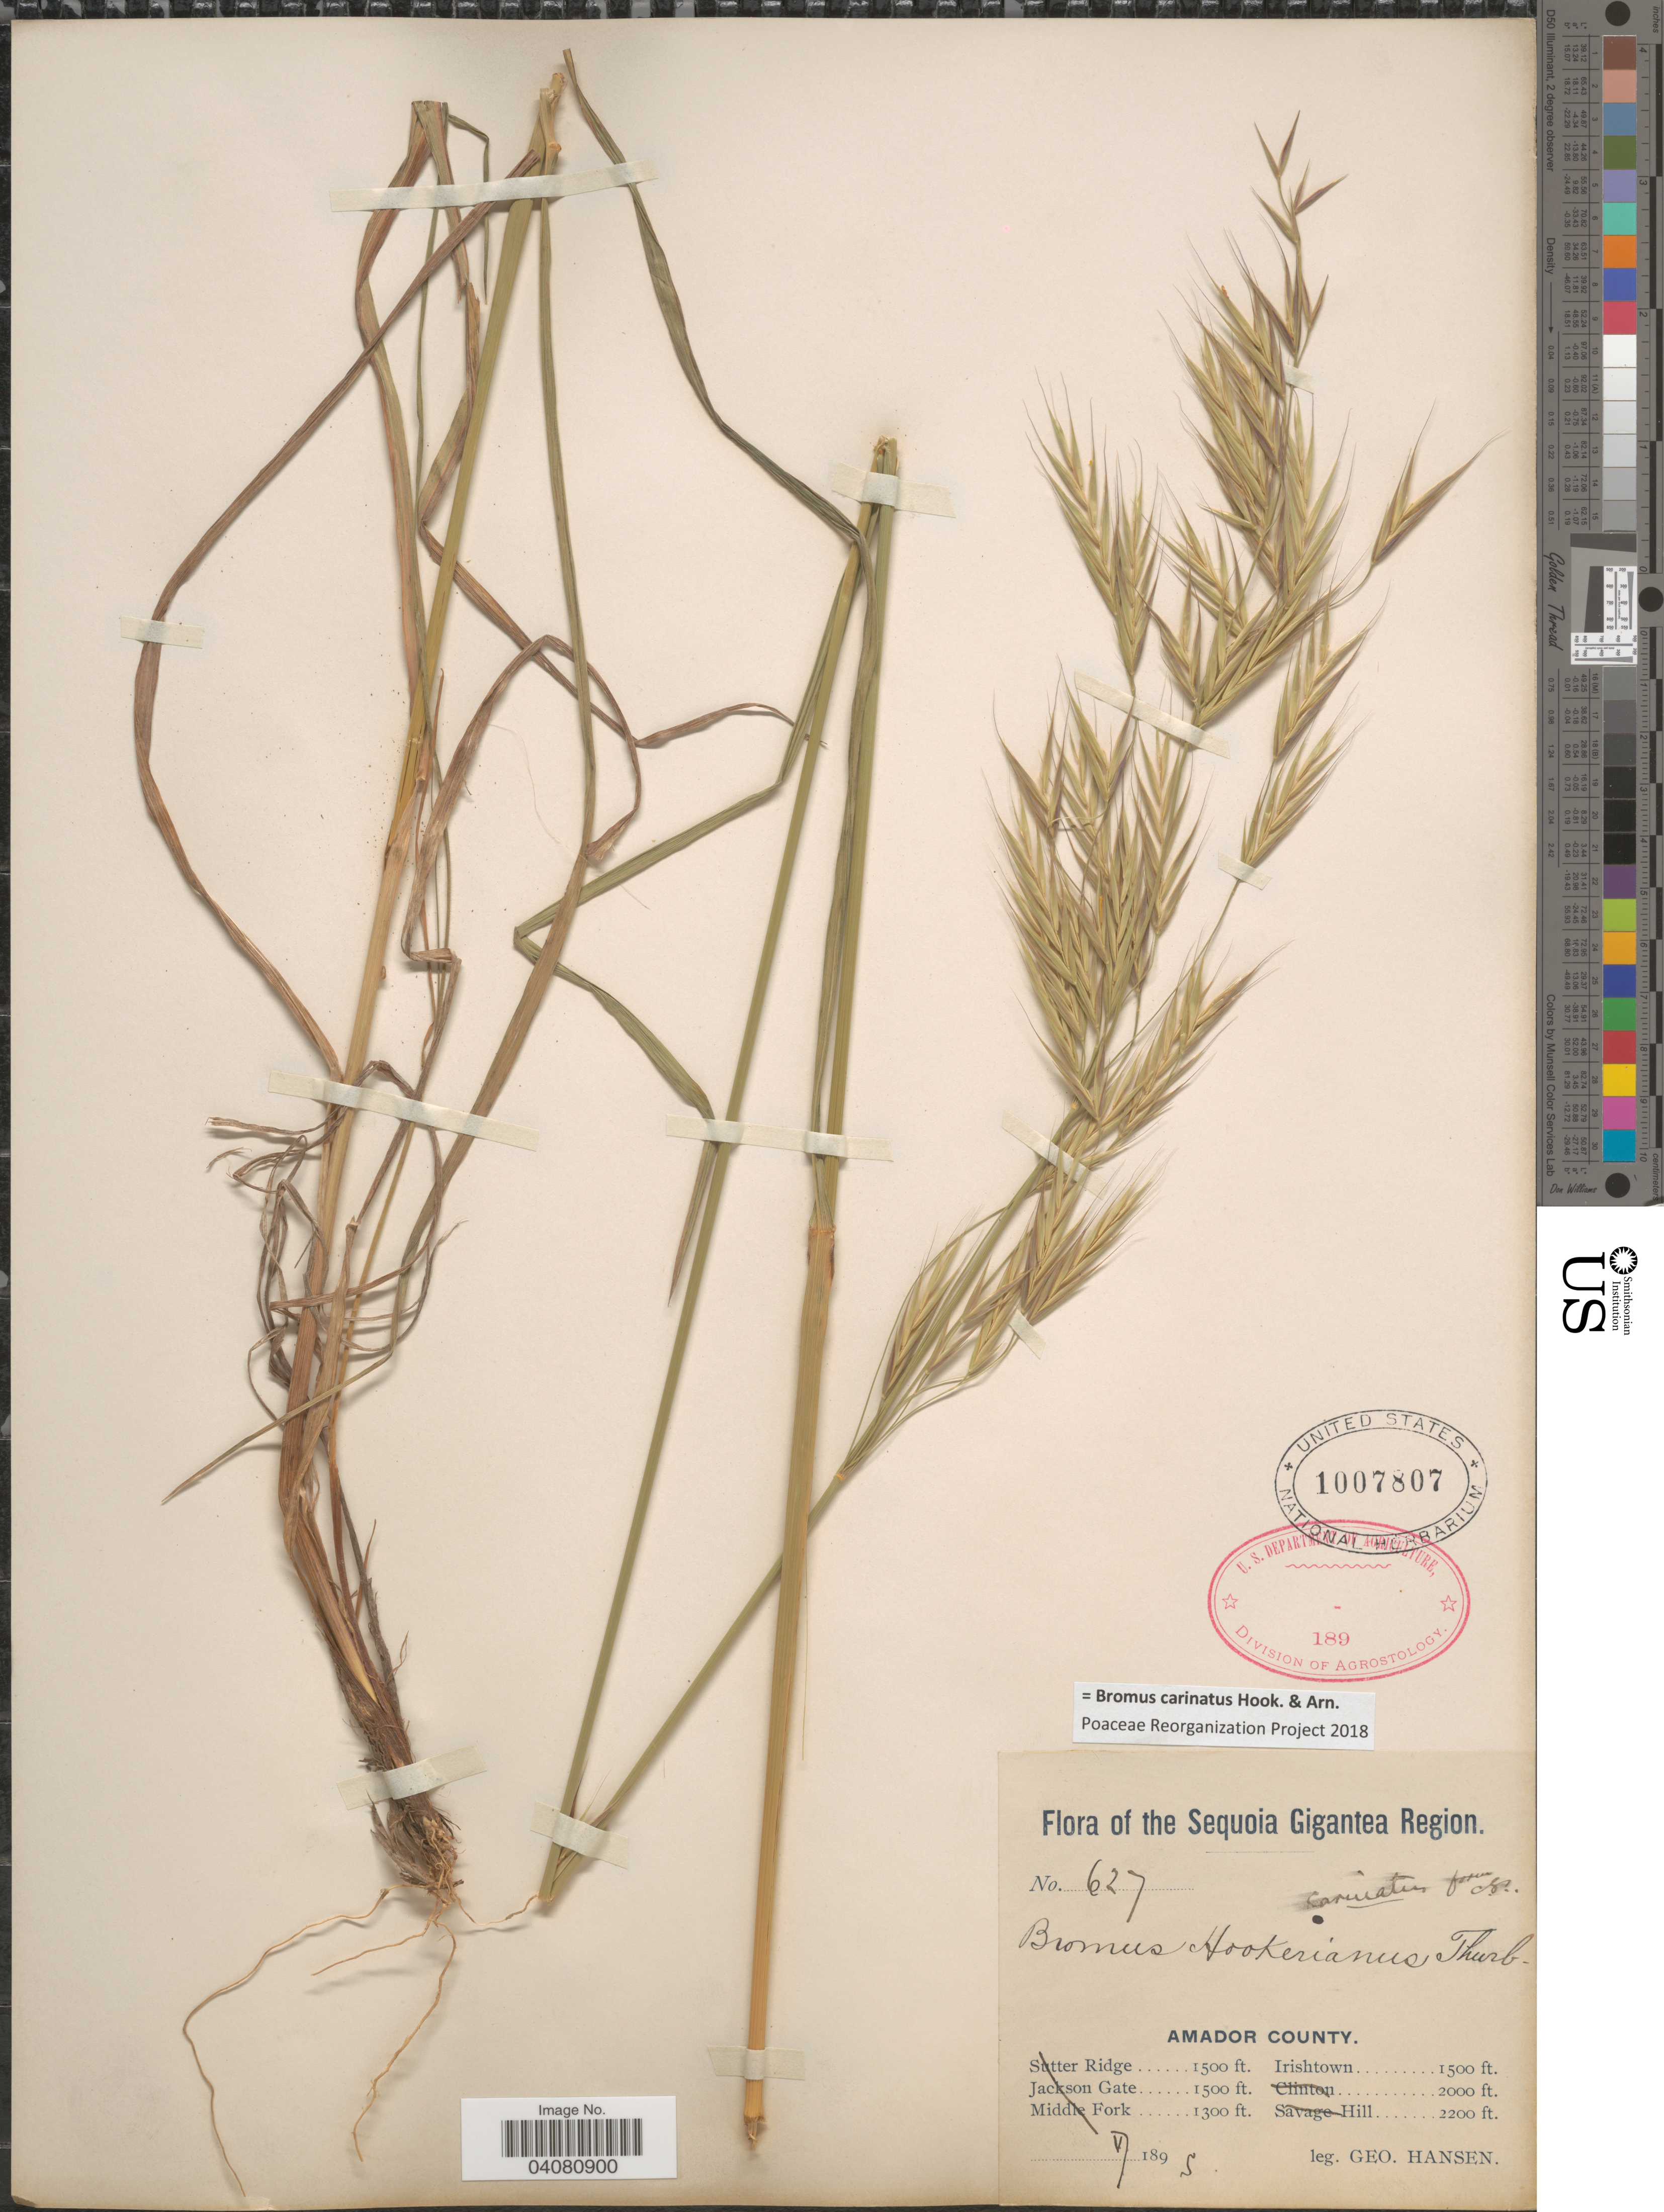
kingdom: Plantae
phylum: Tracheophyta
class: Liliopsida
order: Poales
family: Poaceae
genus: Bromus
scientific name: Bromus carinatus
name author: Hook. & Arn.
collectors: G. Hansen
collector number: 627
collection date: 1895-05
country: United States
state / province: California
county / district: Amador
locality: Sequoia Gigantea Region. Amador County. Irishtown.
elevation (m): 457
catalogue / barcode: US 1007807